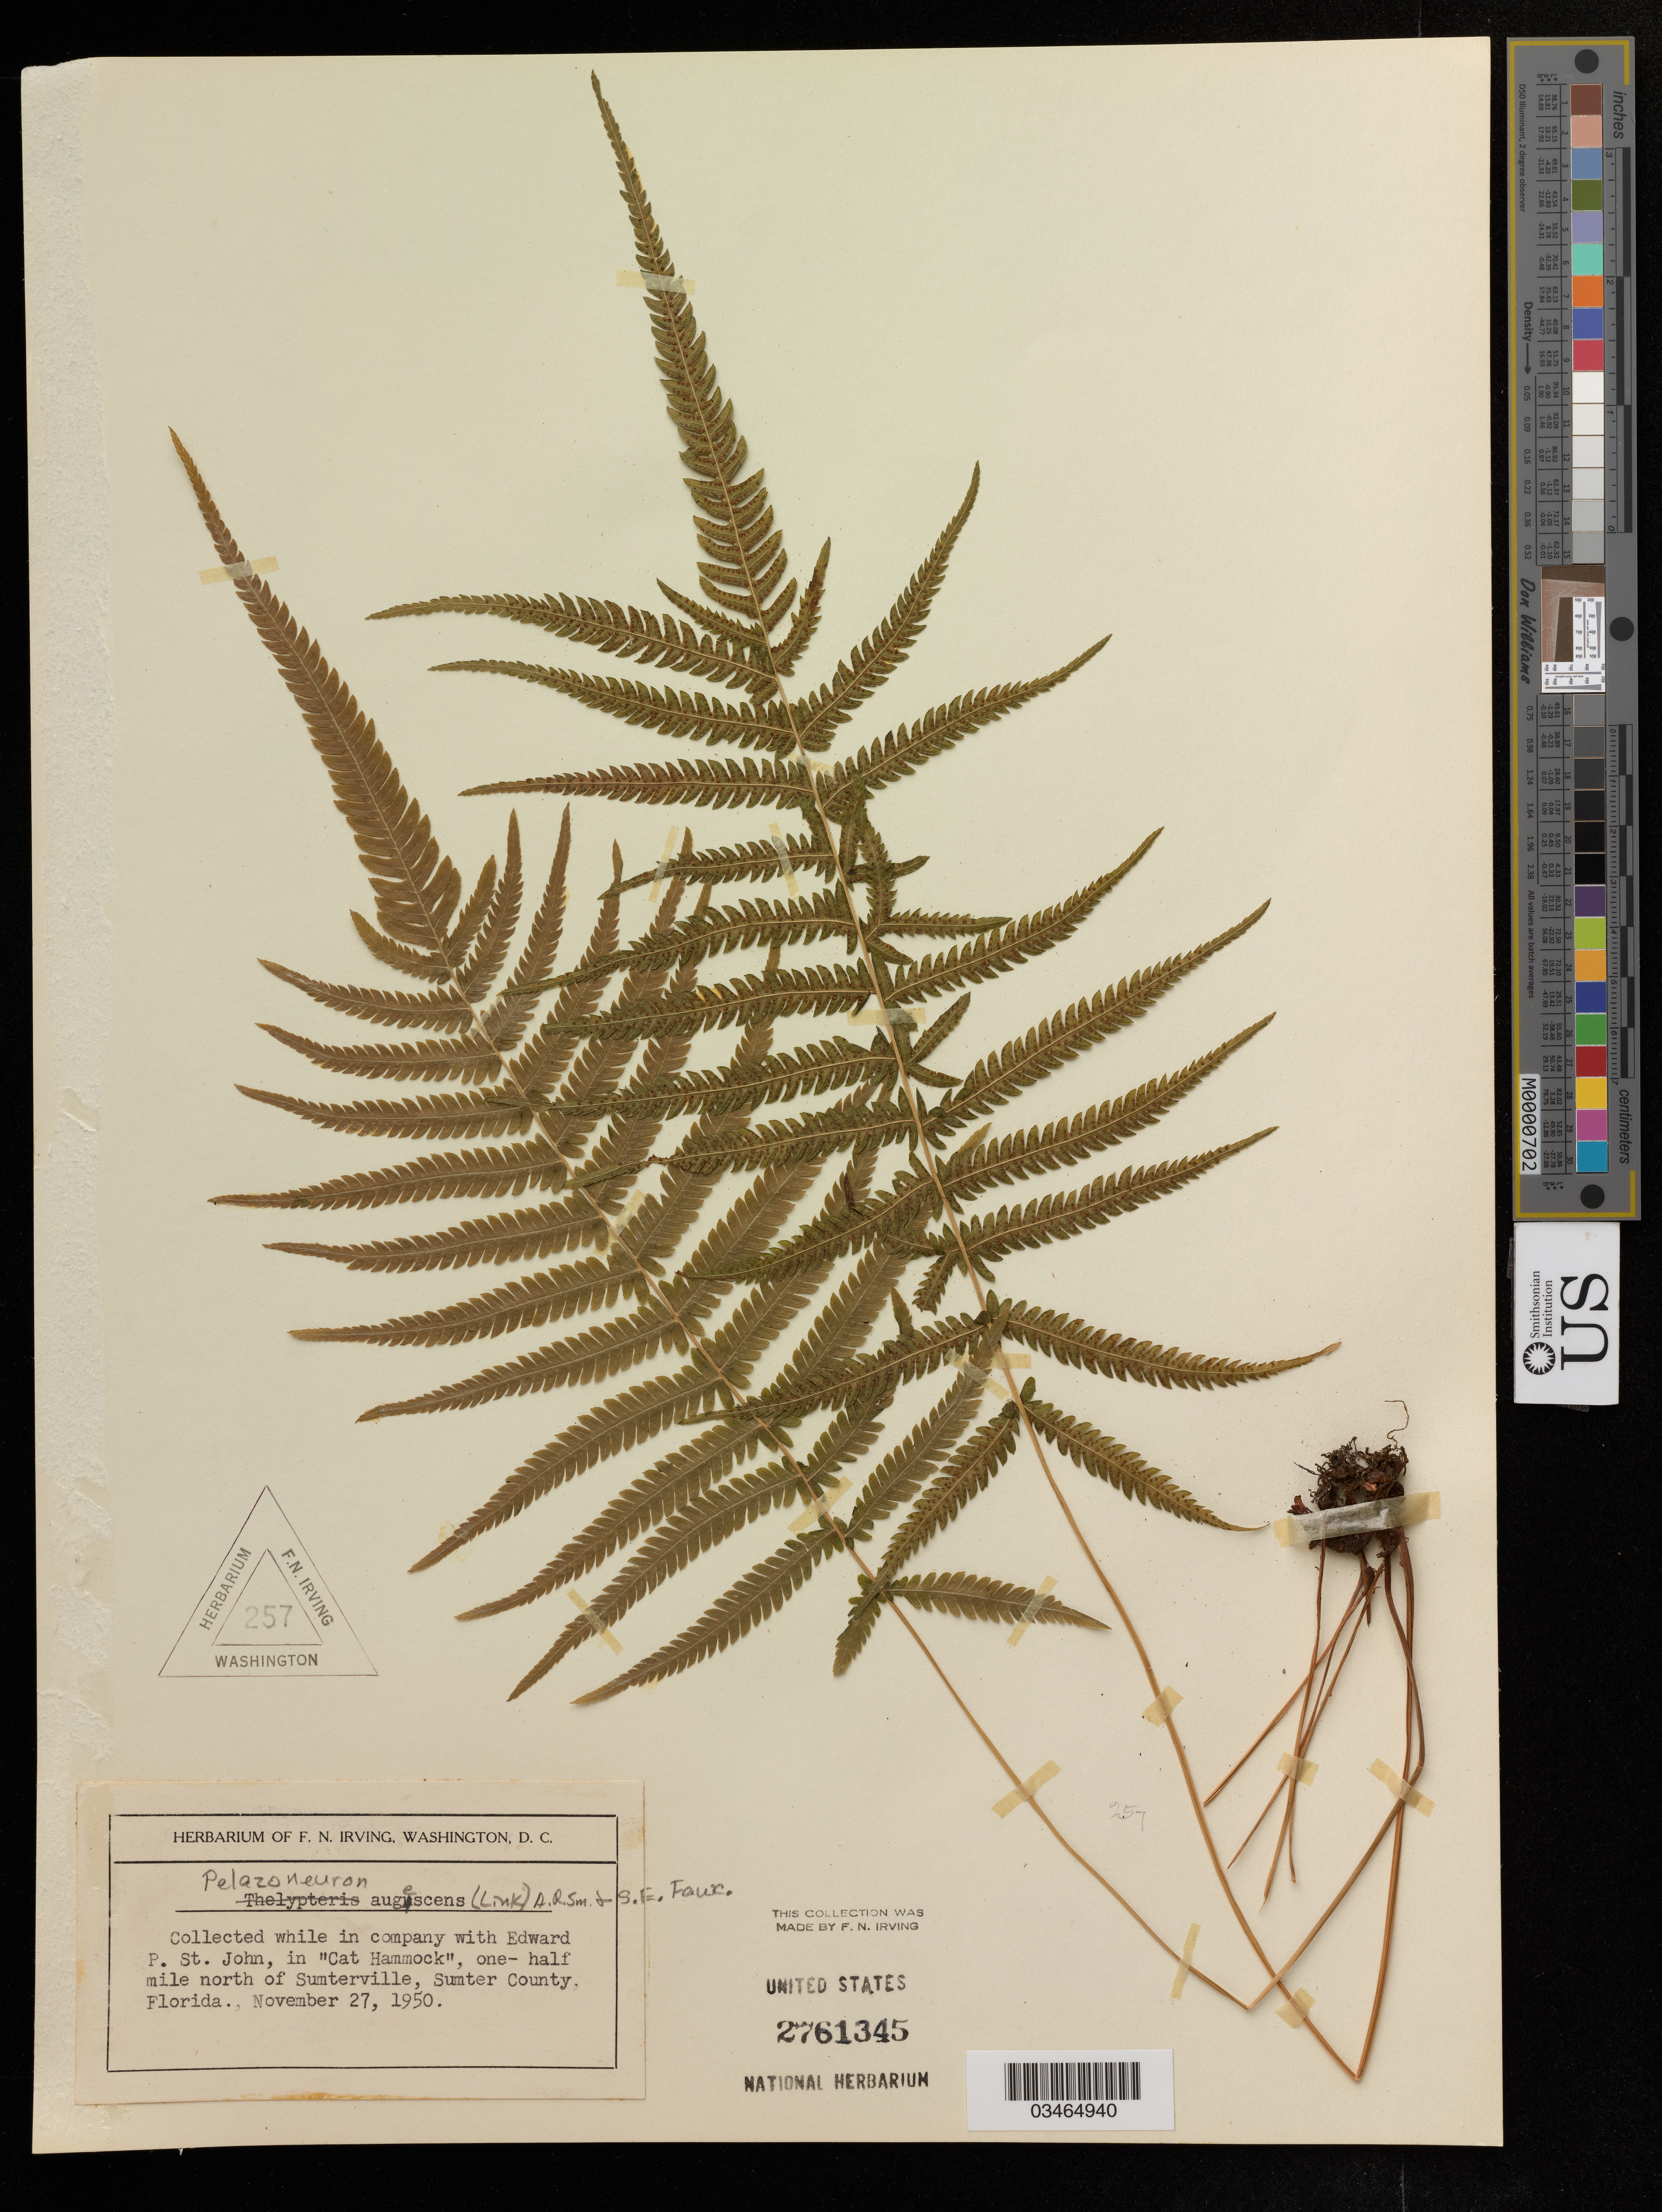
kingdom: Plantae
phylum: Tracheophyta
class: Polypodiopsida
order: Polypodiales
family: Thelypteridaceae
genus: Pelazoneuron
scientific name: Pelazoneuron augescens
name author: (Link) A.R. Sm. & Fawcett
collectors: F. Irving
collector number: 257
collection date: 1950-11-27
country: United States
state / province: Florida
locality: St. John, in "Cat Hammock", one-half mile north north of Sumterville, Sumter County.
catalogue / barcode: US 2761345